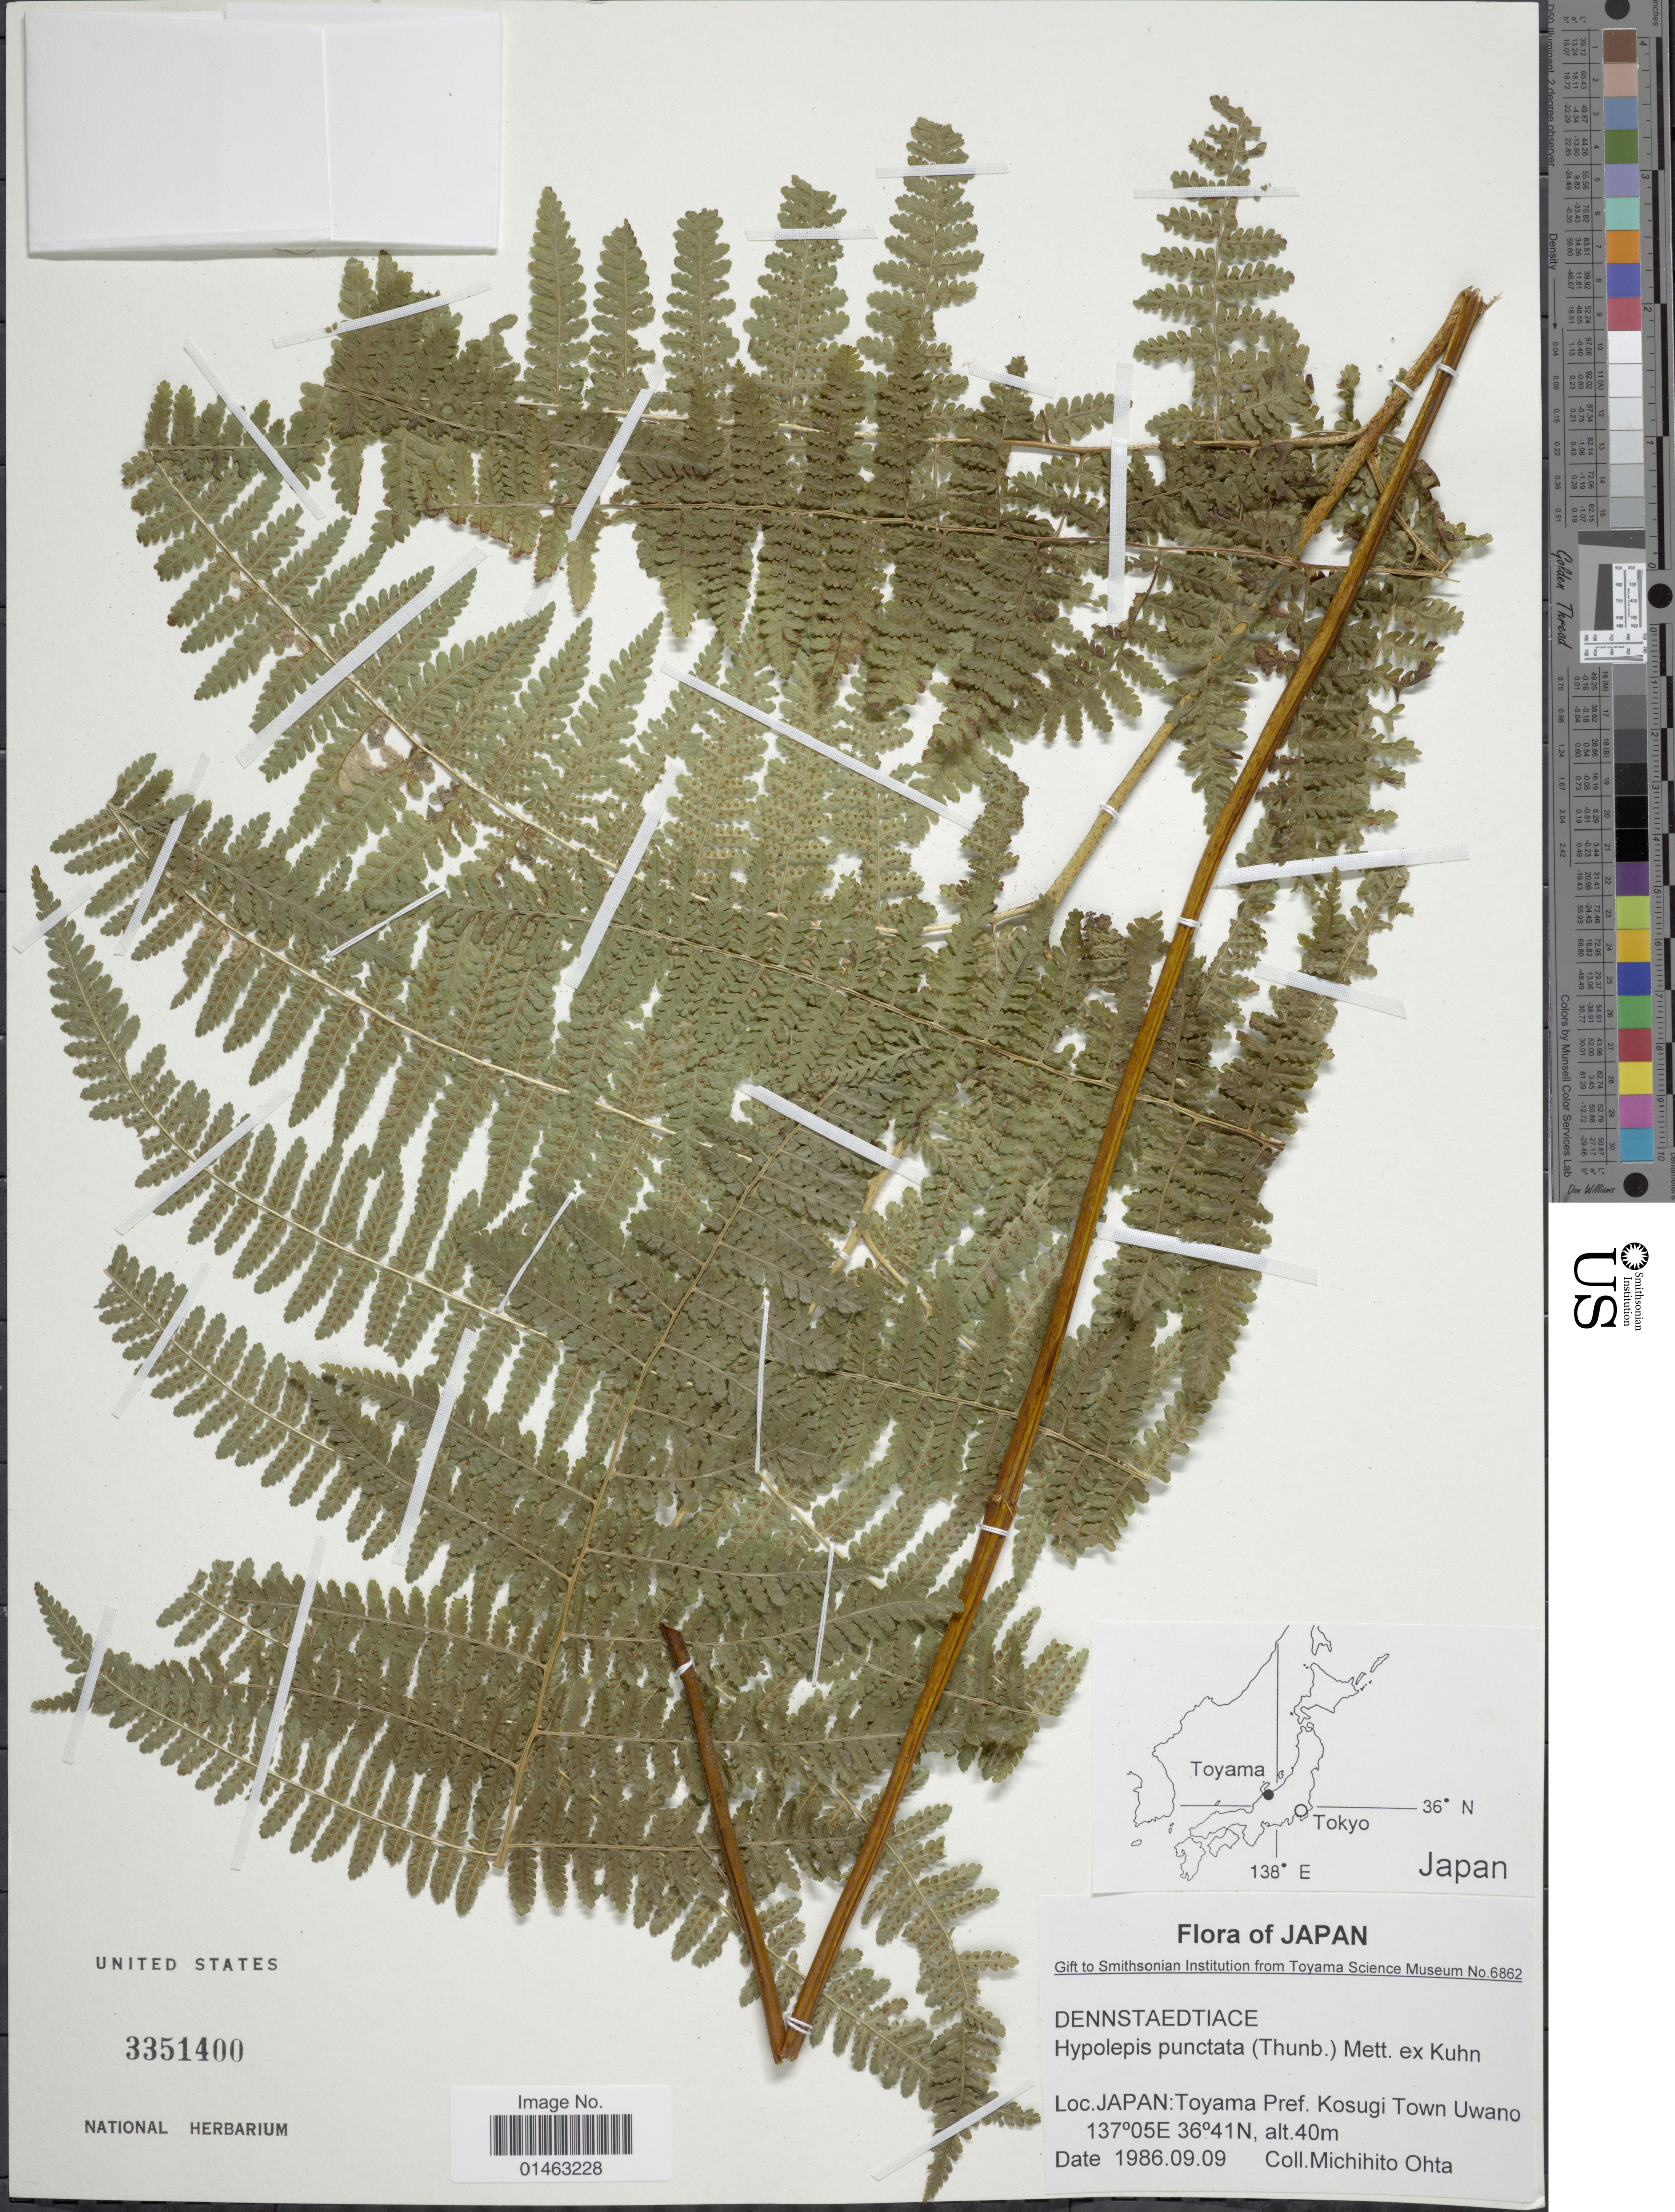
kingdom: Plantae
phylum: Tracheophyta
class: Polypodiopsida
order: Polypodiales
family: Dennstaedtiaceae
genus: Hypolepis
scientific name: Hypolepis punctata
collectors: M. Ohta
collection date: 1986-09-09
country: Japan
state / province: Toyama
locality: Toyama Pref. Kosugi Town Uwano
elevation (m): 40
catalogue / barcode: US 3351400